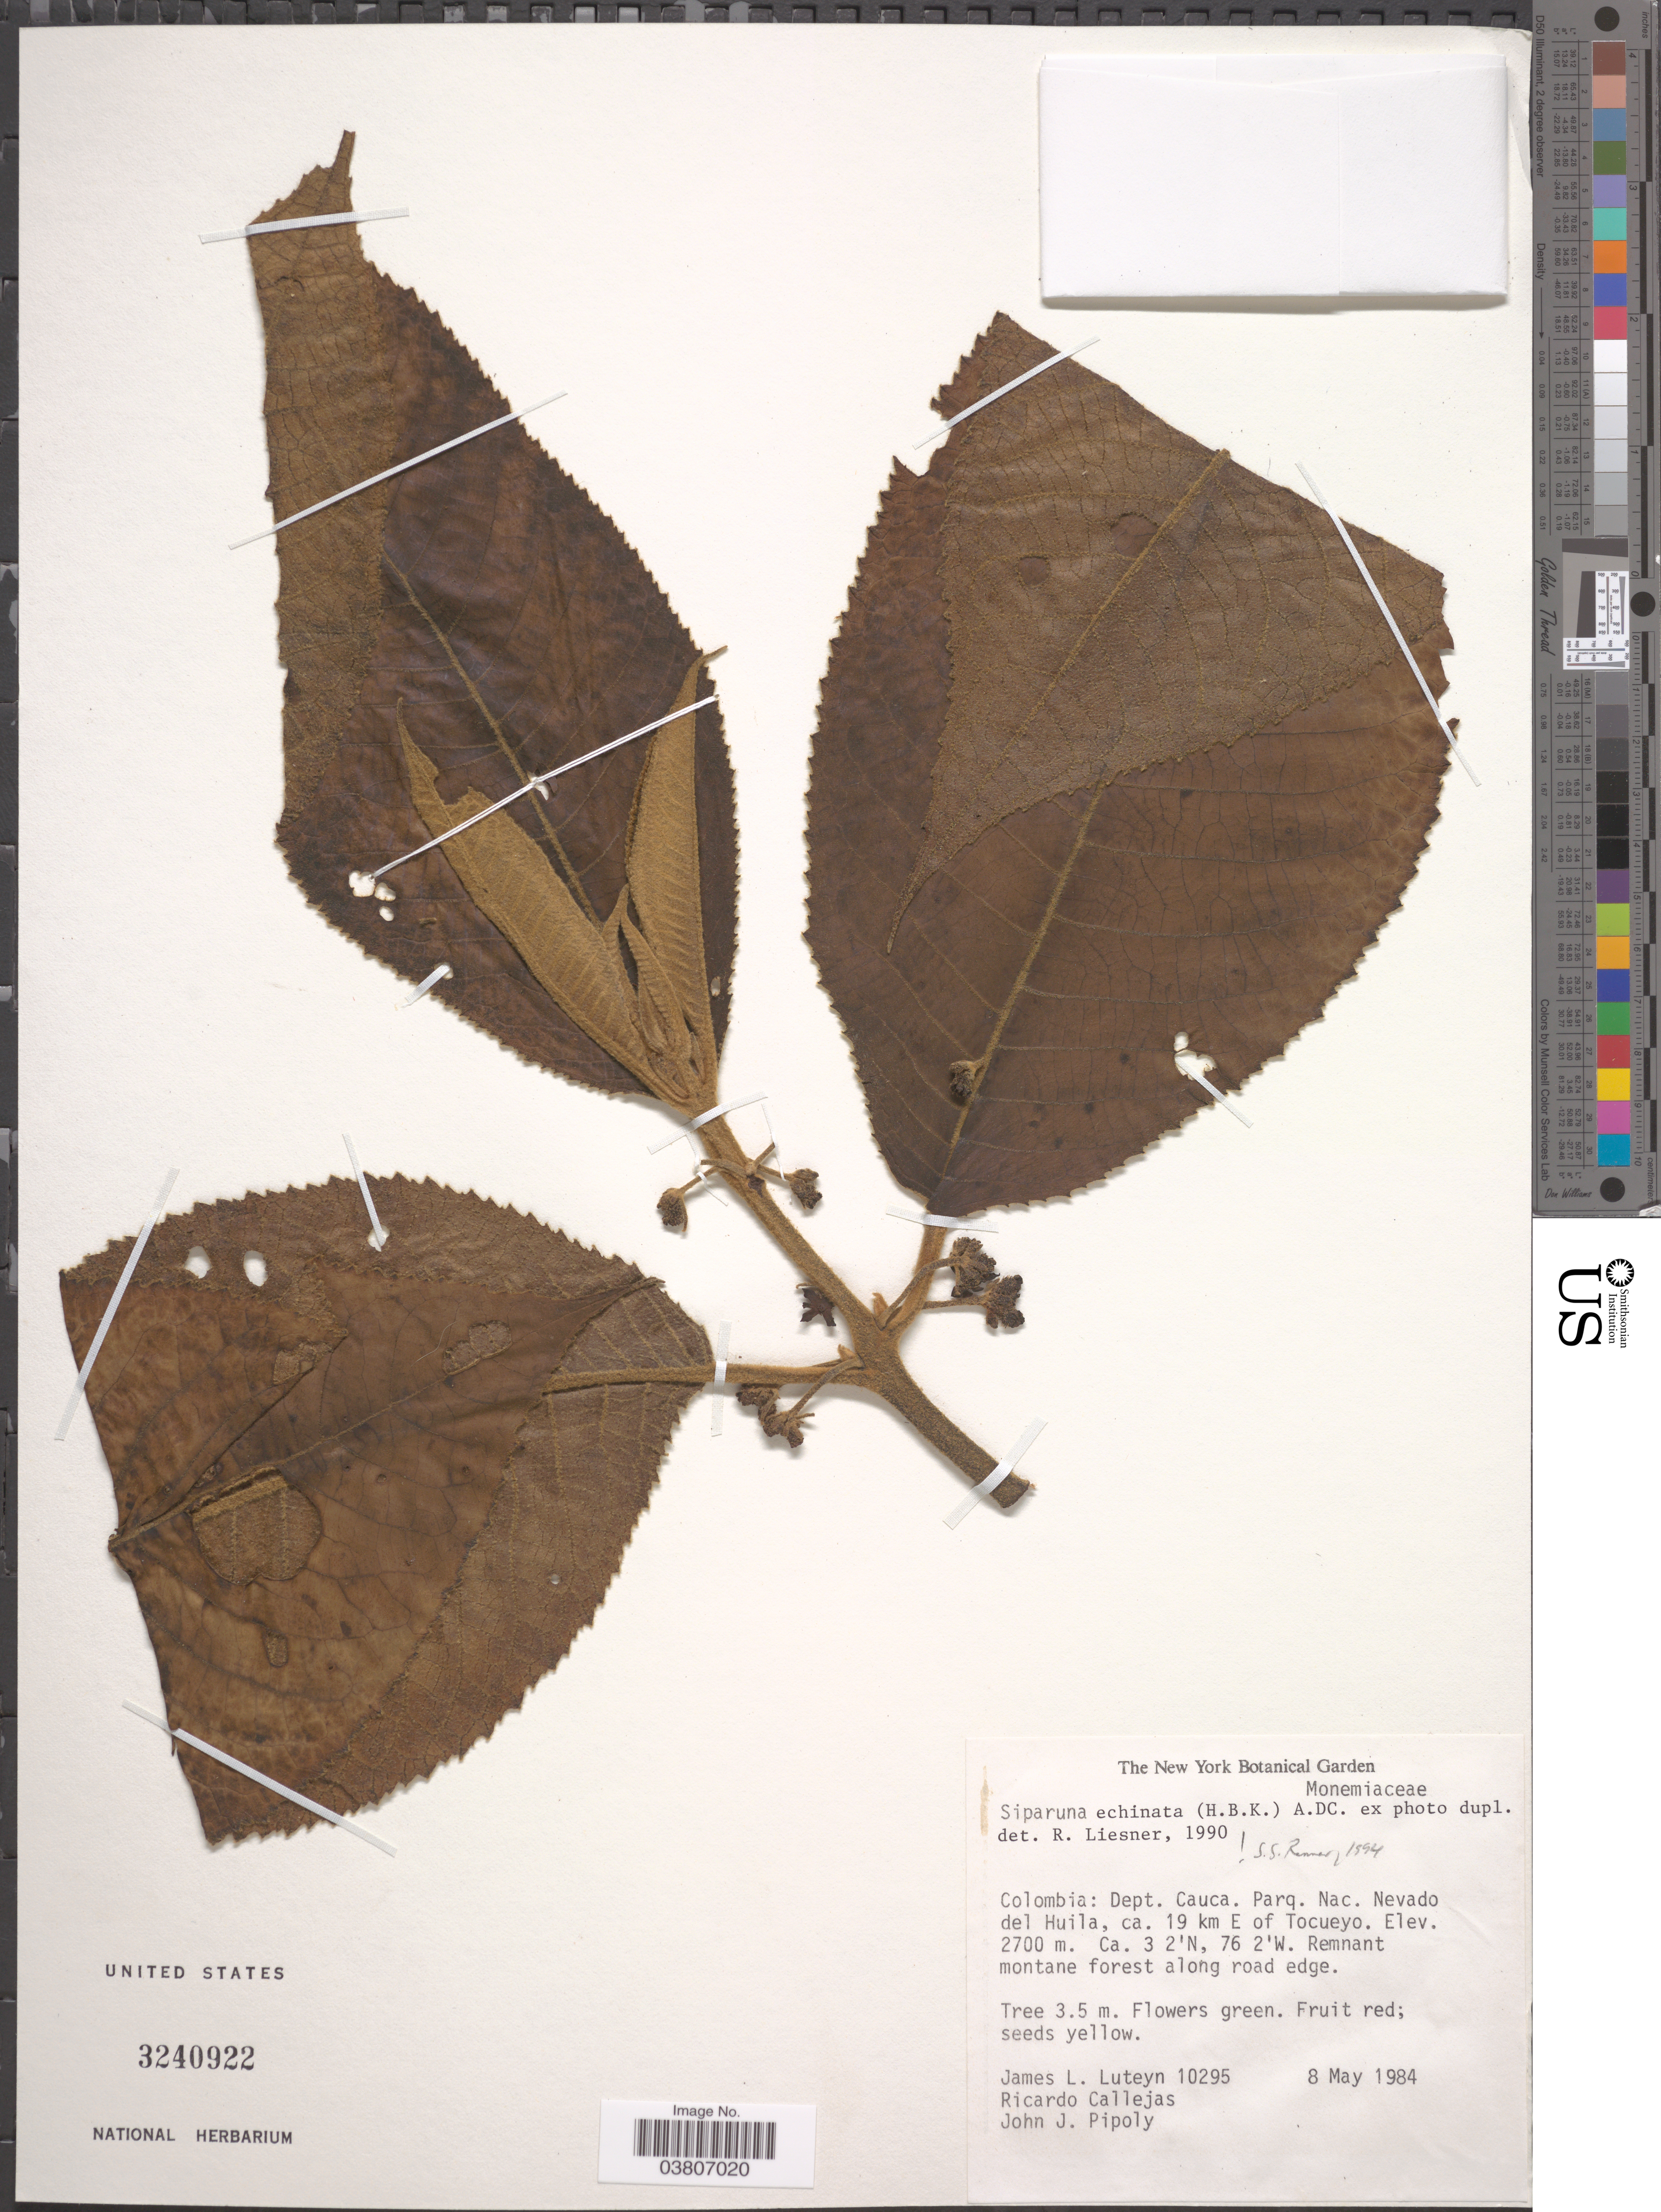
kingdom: Plantae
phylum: Tracheophyta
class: Magnoliopsida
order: Laurales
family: Siparunaceae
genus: Siparuna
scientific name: Siparuna echinata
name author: (Kunth) A. DC.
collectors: J. L. Luteyn, R. Callejas & J. J. Pipoly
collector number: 10295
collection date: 1984-05-08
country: Colombia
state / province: Cauca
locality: Dept. Cauca. Parq. Nac. Nevado del Huila, ca. 19 km E of Tocueyo. Remnant montane forest along road edge.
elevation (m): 2700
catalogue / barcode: US 3240922